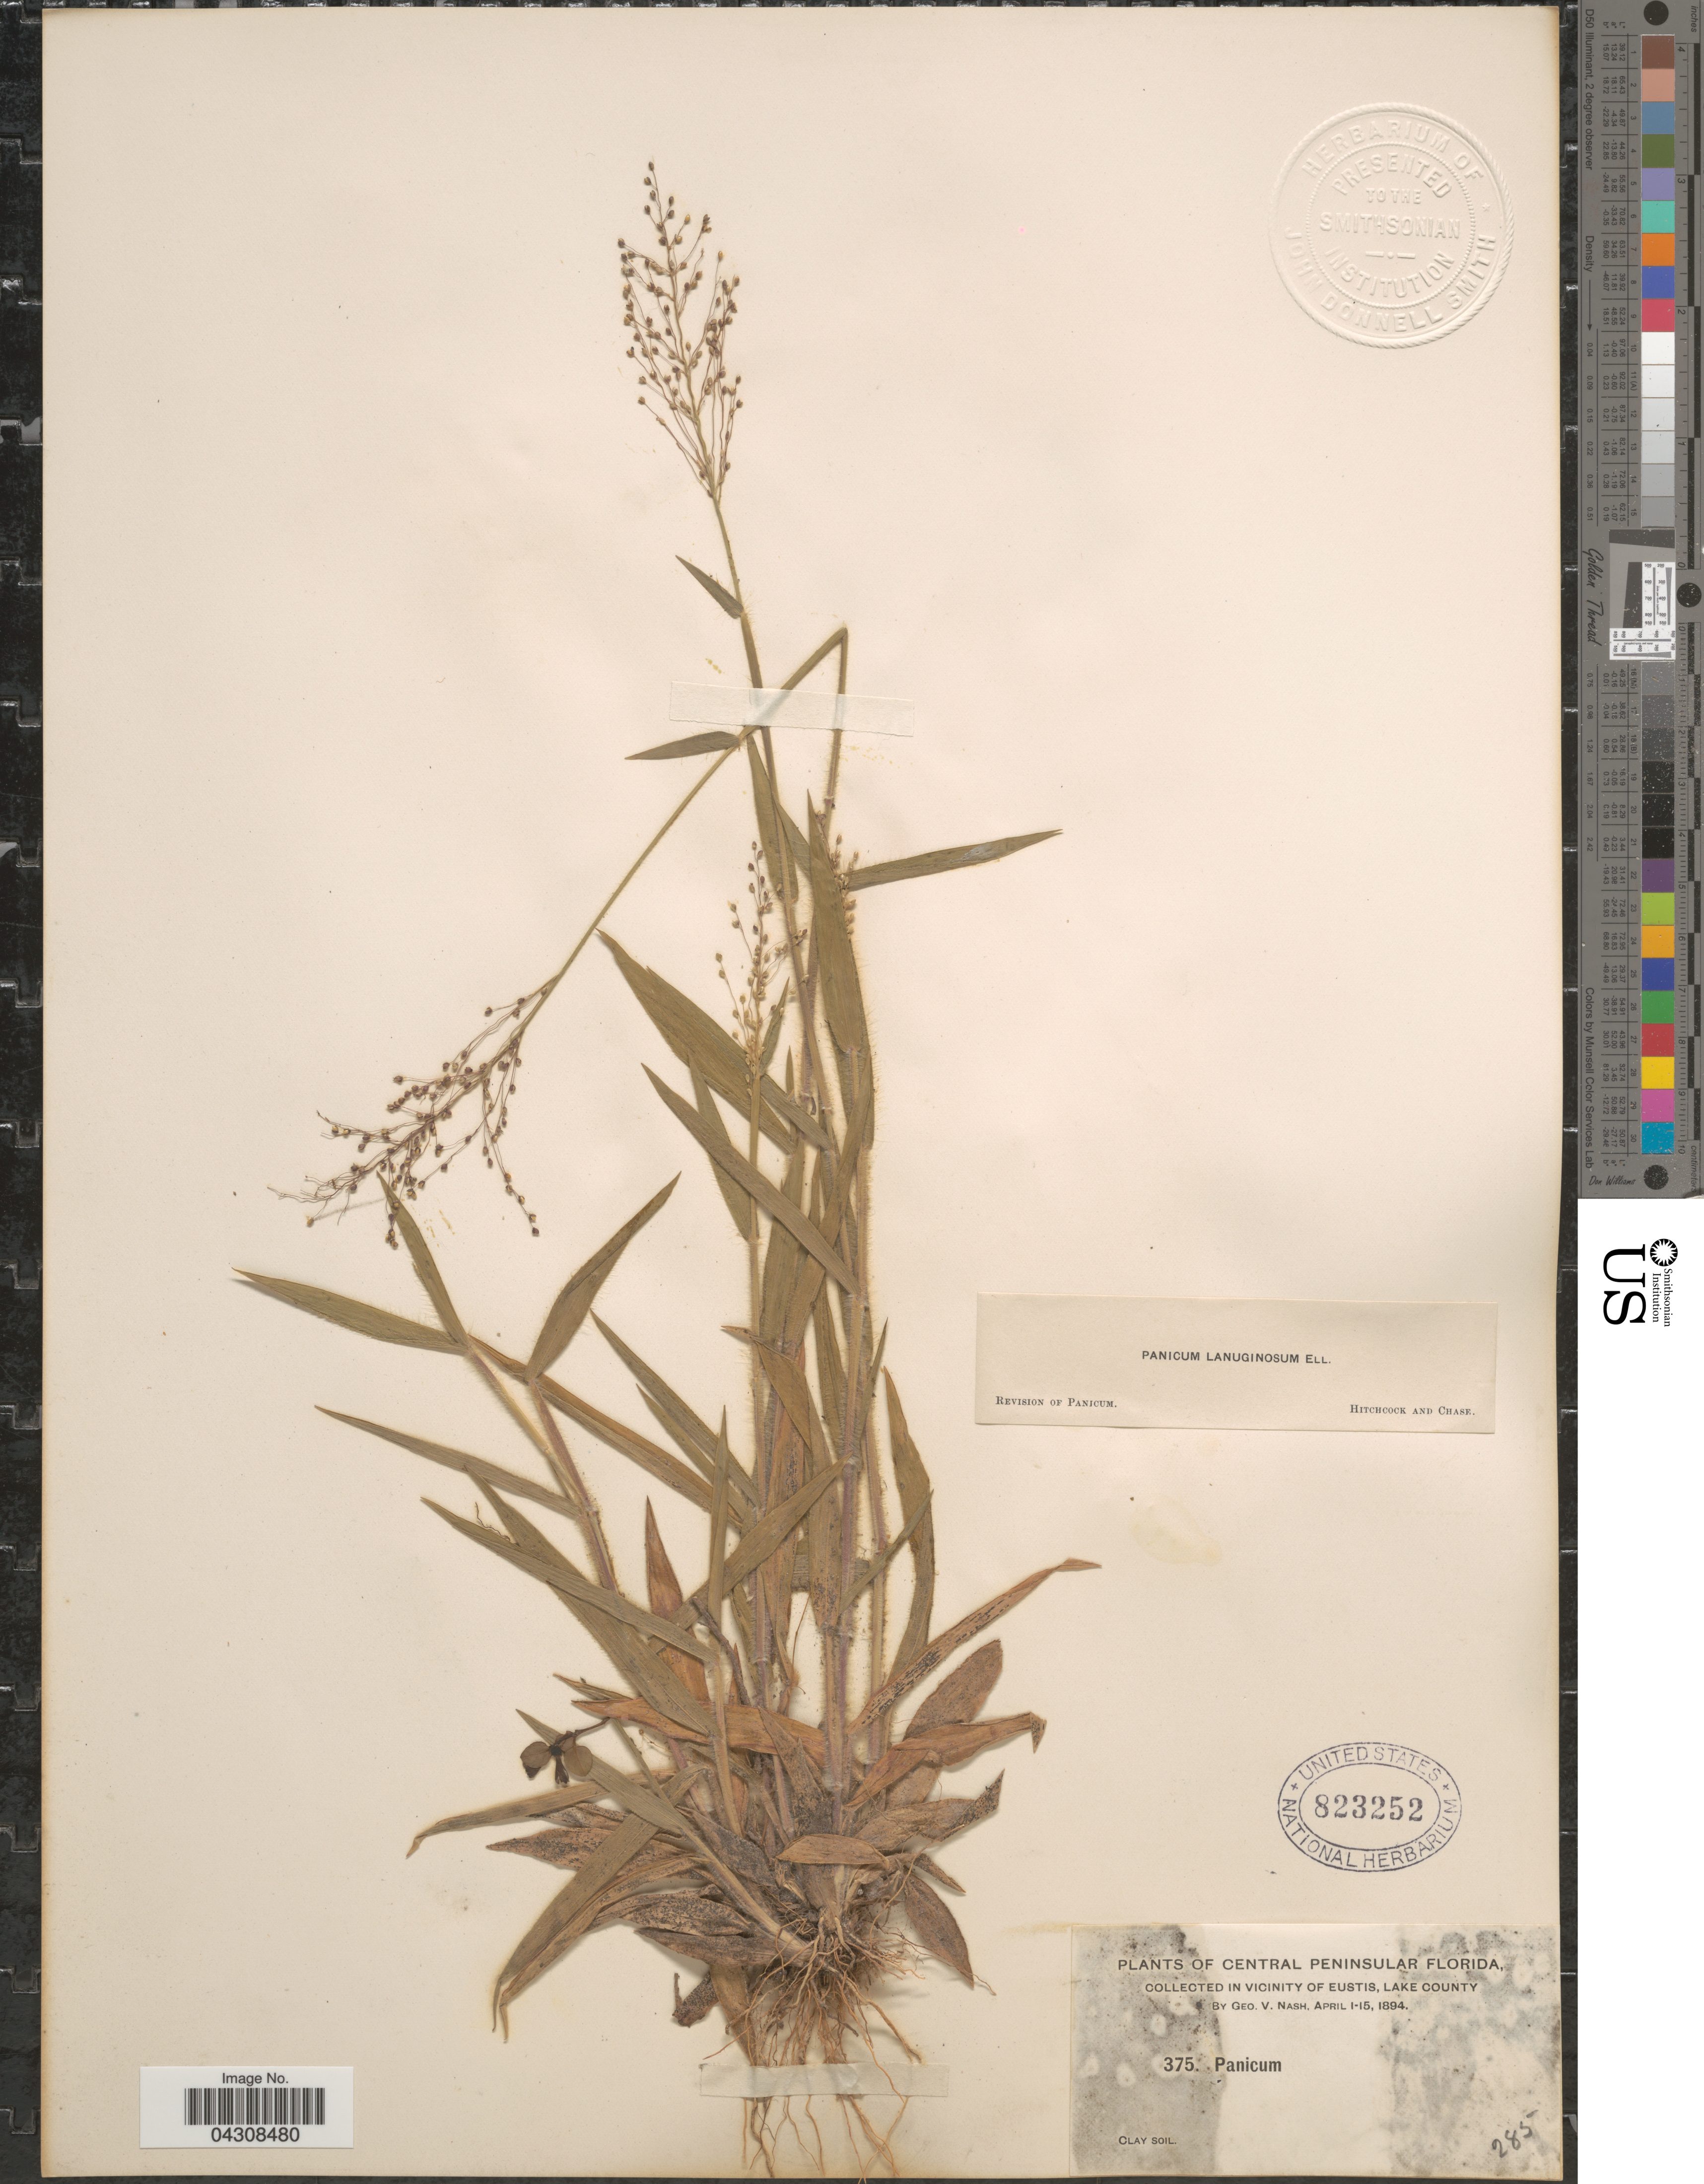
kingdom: Plantae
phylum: Tracheophyta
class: Liliopsida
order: Poales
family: Poaceae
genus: Dichanthelium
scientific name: Dichanthelium acuminatum var. acuminatum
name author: (Sw.) Gould & C.A. Clark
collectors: G. V. Nash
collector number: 375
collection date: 1894-04-01/1894-04-15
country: United States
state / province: Florida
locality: Central Peninsular Florida. In vicinity of Eustis, Lake County.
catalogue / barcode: US 823252